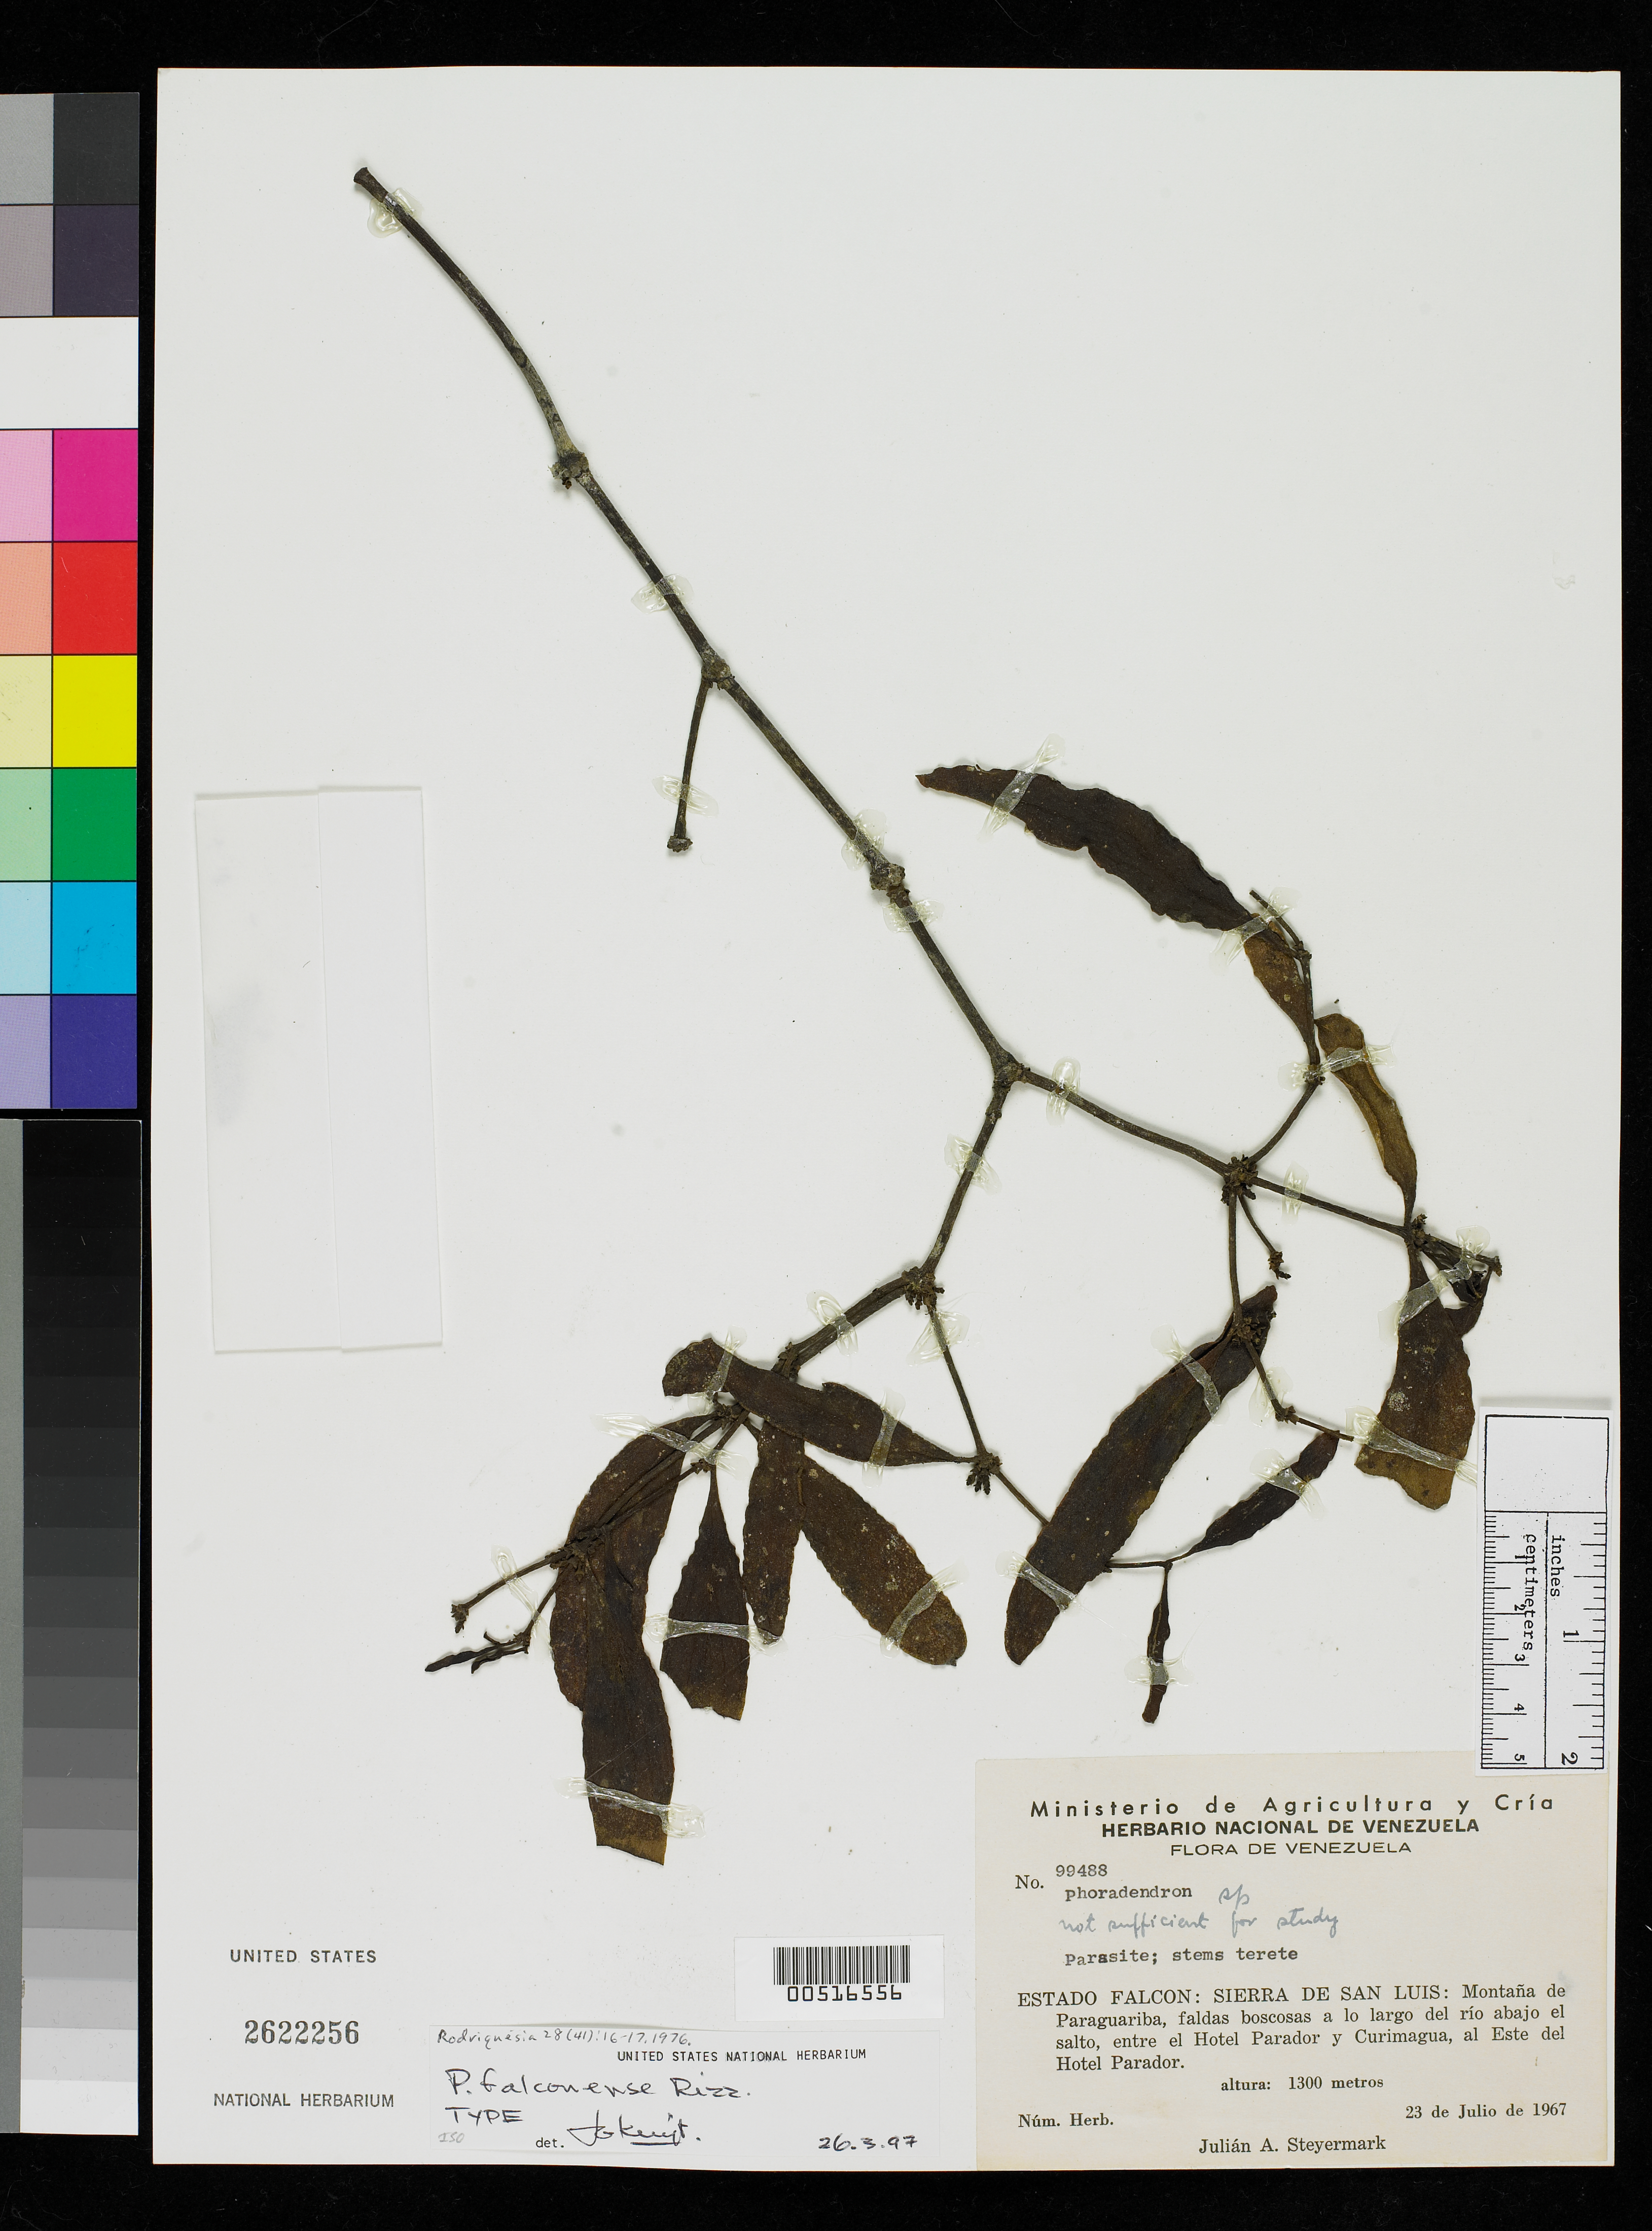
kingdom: Plantae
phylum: Tracheophyta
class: Magnoliopsida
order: Santalales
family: Viscaceae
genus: Phoradendron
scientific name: Phoradendron falconense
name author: Rizzini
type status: Isotype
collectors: J. Steyermark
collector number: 99488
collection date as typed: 23 Jul 1967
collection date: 1967-07-23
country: Venezuela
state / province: Falcón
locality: Sierra de San Luis, Montana Deparaguariba, Rio Abajo El Salto, entre El Hotel Parafdor y Curimagua, este del Hotel Parador.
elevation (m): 1300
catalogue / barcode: US 2622256